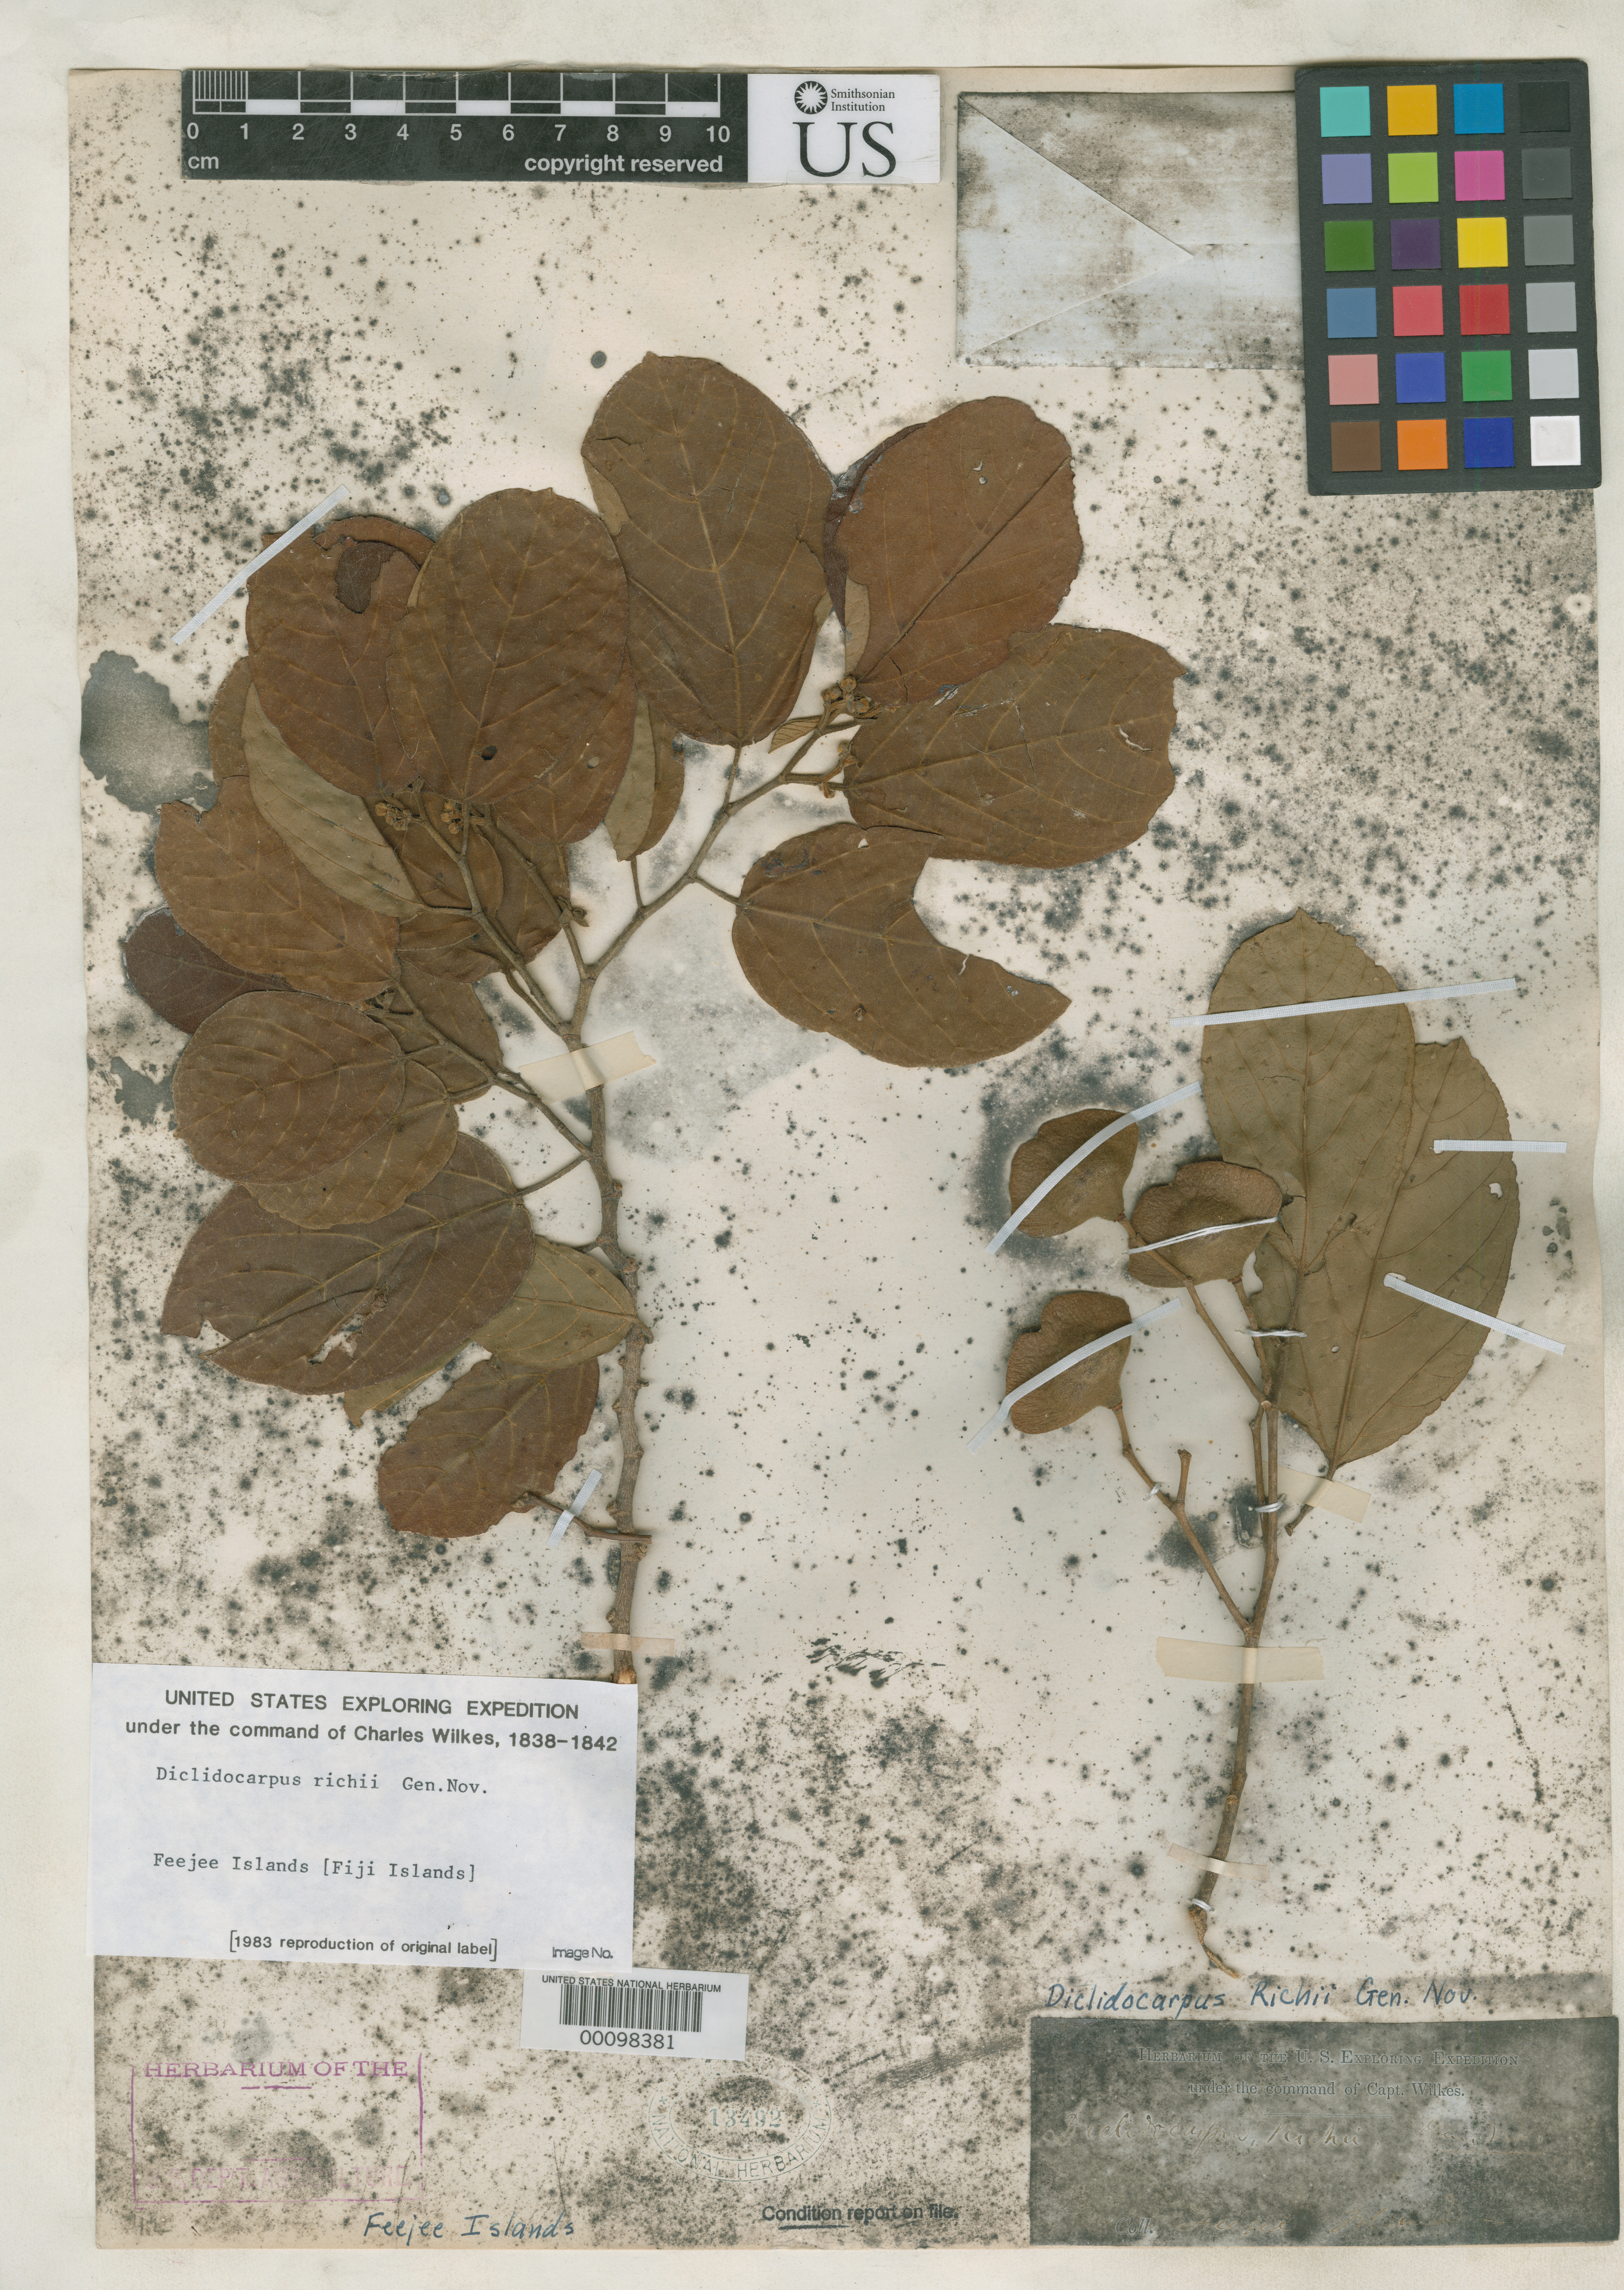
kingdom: Plantae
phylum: Tracheophyta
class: Magnoliopsida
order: Malvales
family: Malvaceae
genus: Diclidocarpus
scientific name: Diclidocarpus richii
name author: A. Gray in Wilkes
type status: Type Collection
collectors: Wilkes Explor. Exped.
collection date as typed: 1840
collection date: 1840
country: Fiji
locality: Ovalau and Vanua Levu, Sandalwood Bay.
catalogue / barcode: US 13492